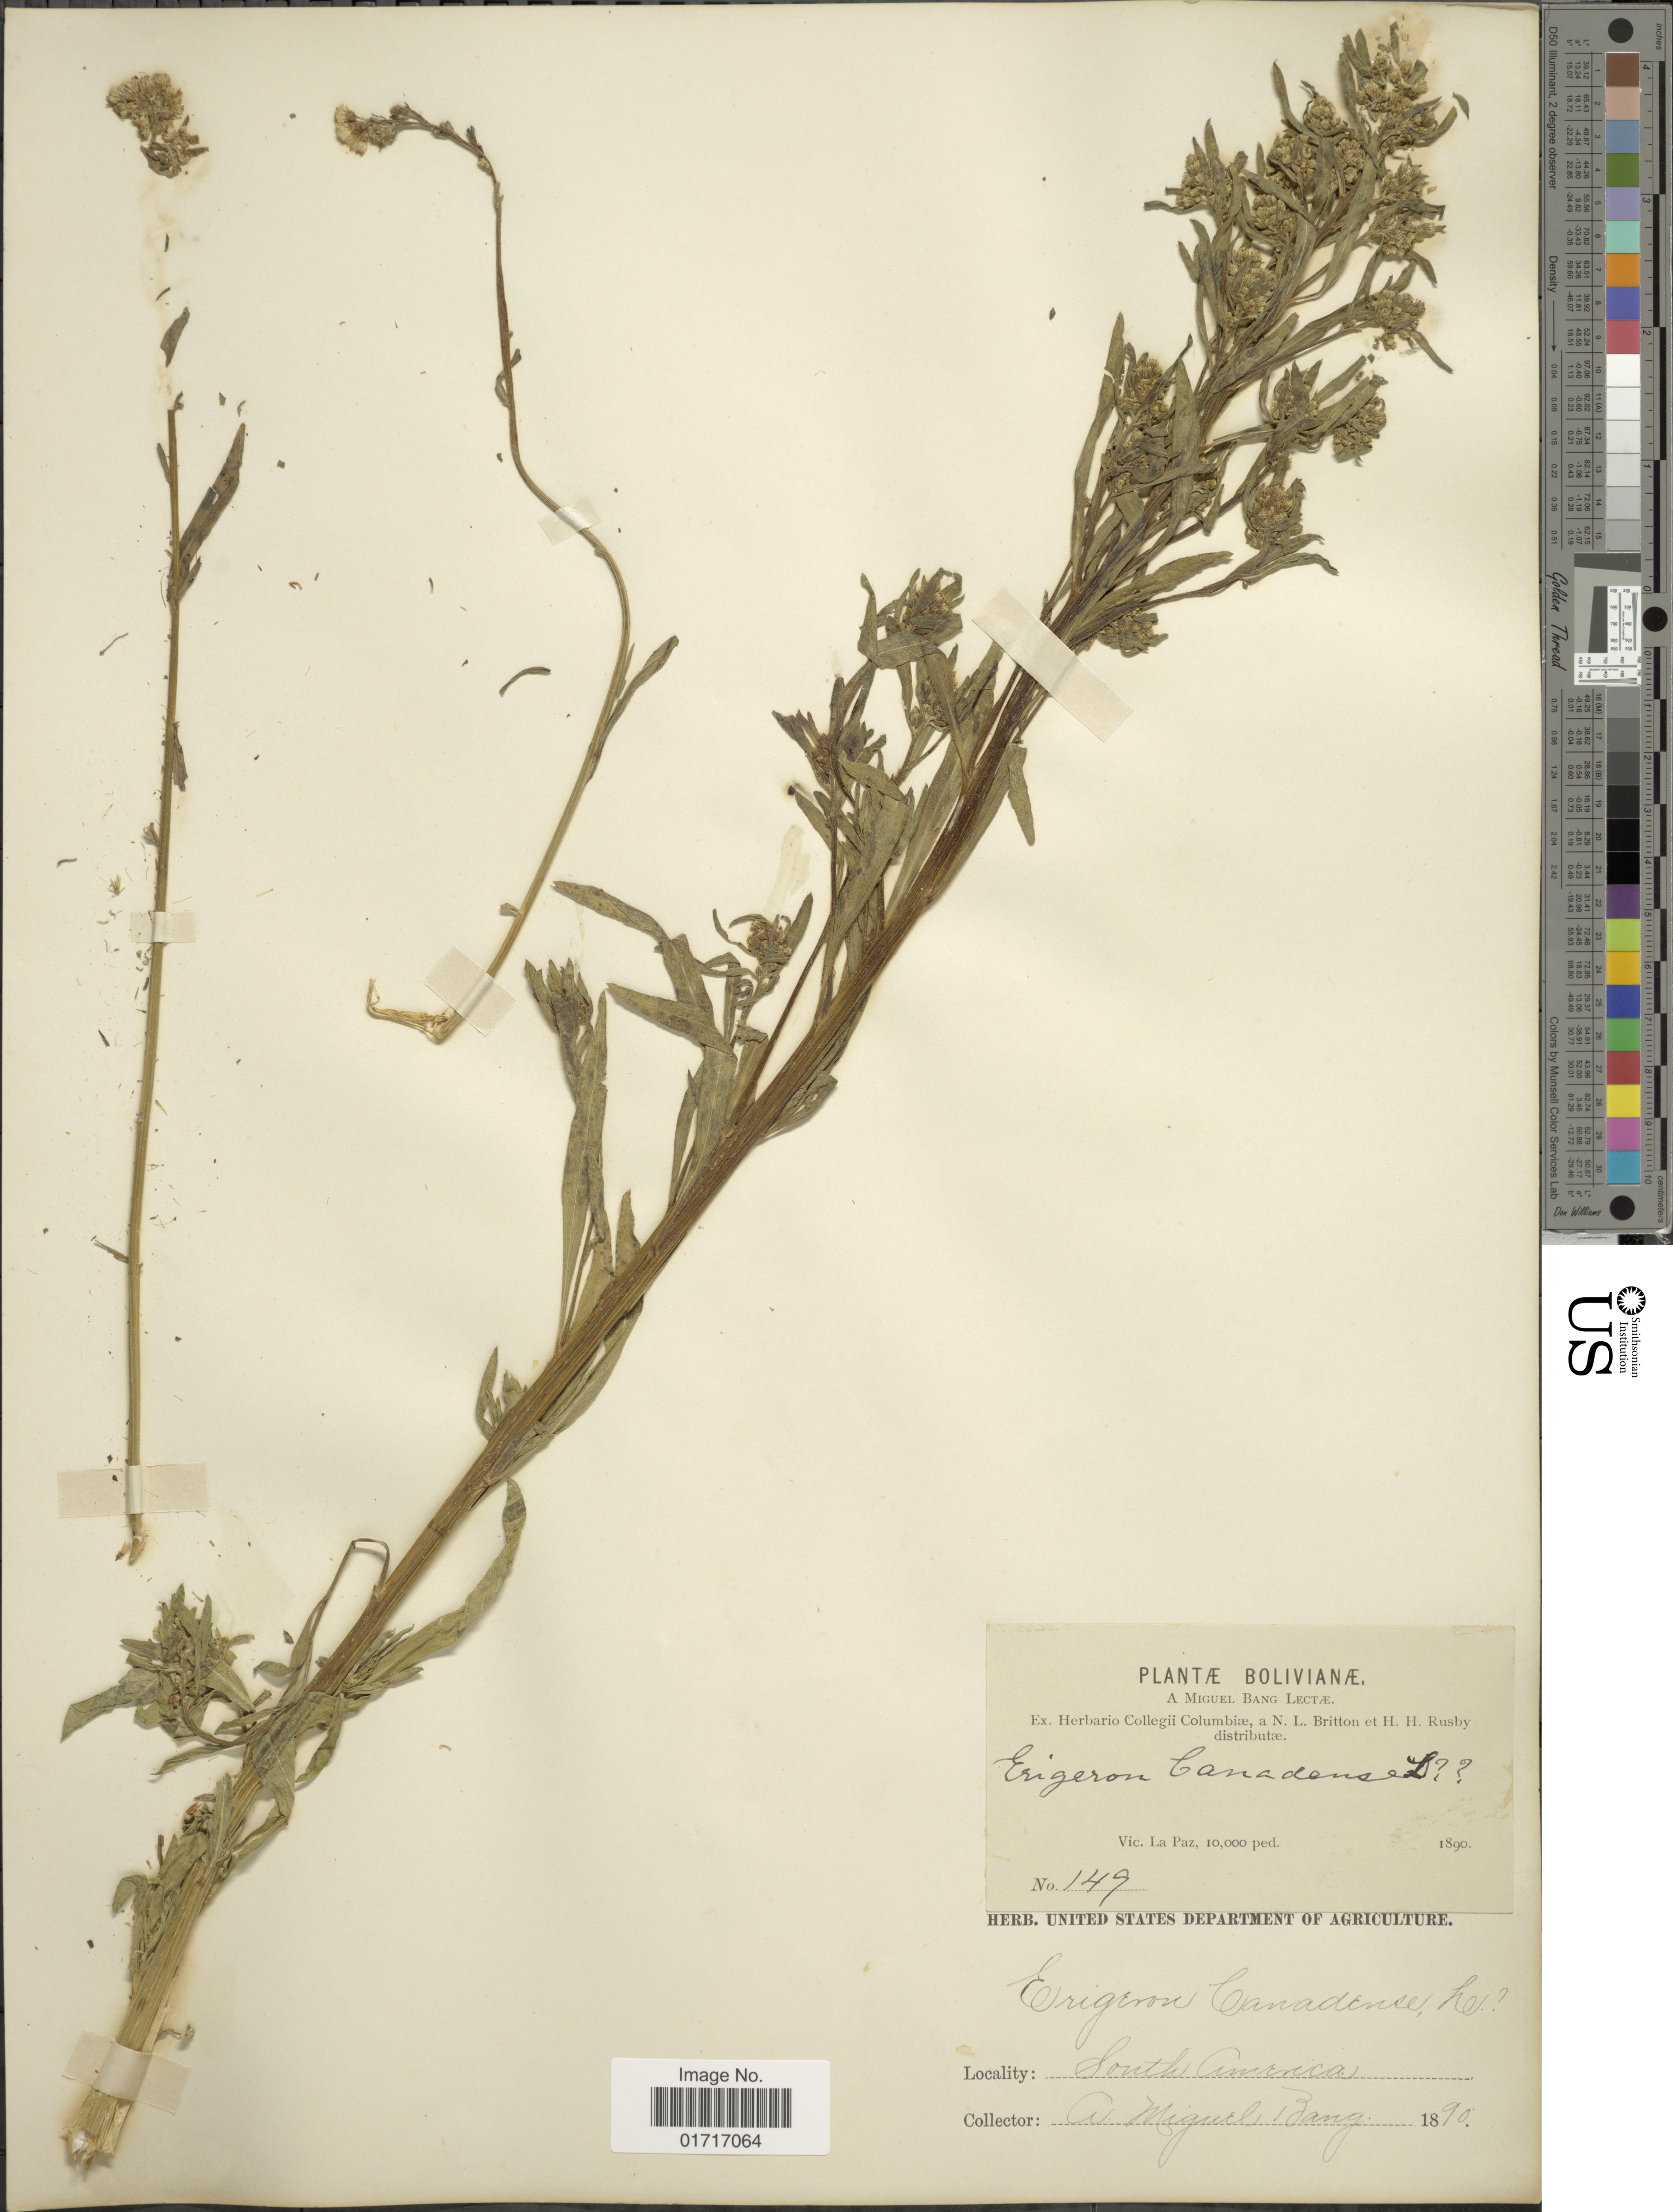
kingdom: Plantae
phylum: Tracheophyta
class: Magnoliopsida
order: Asterales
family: Asteraceae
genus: Conyza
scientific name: Conyza canadensis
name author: (L.) Cronq.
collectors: M. Bang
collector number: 149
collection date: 1890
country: Bolivia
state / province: La Paz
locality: Vic. La Paz.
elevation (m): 3048